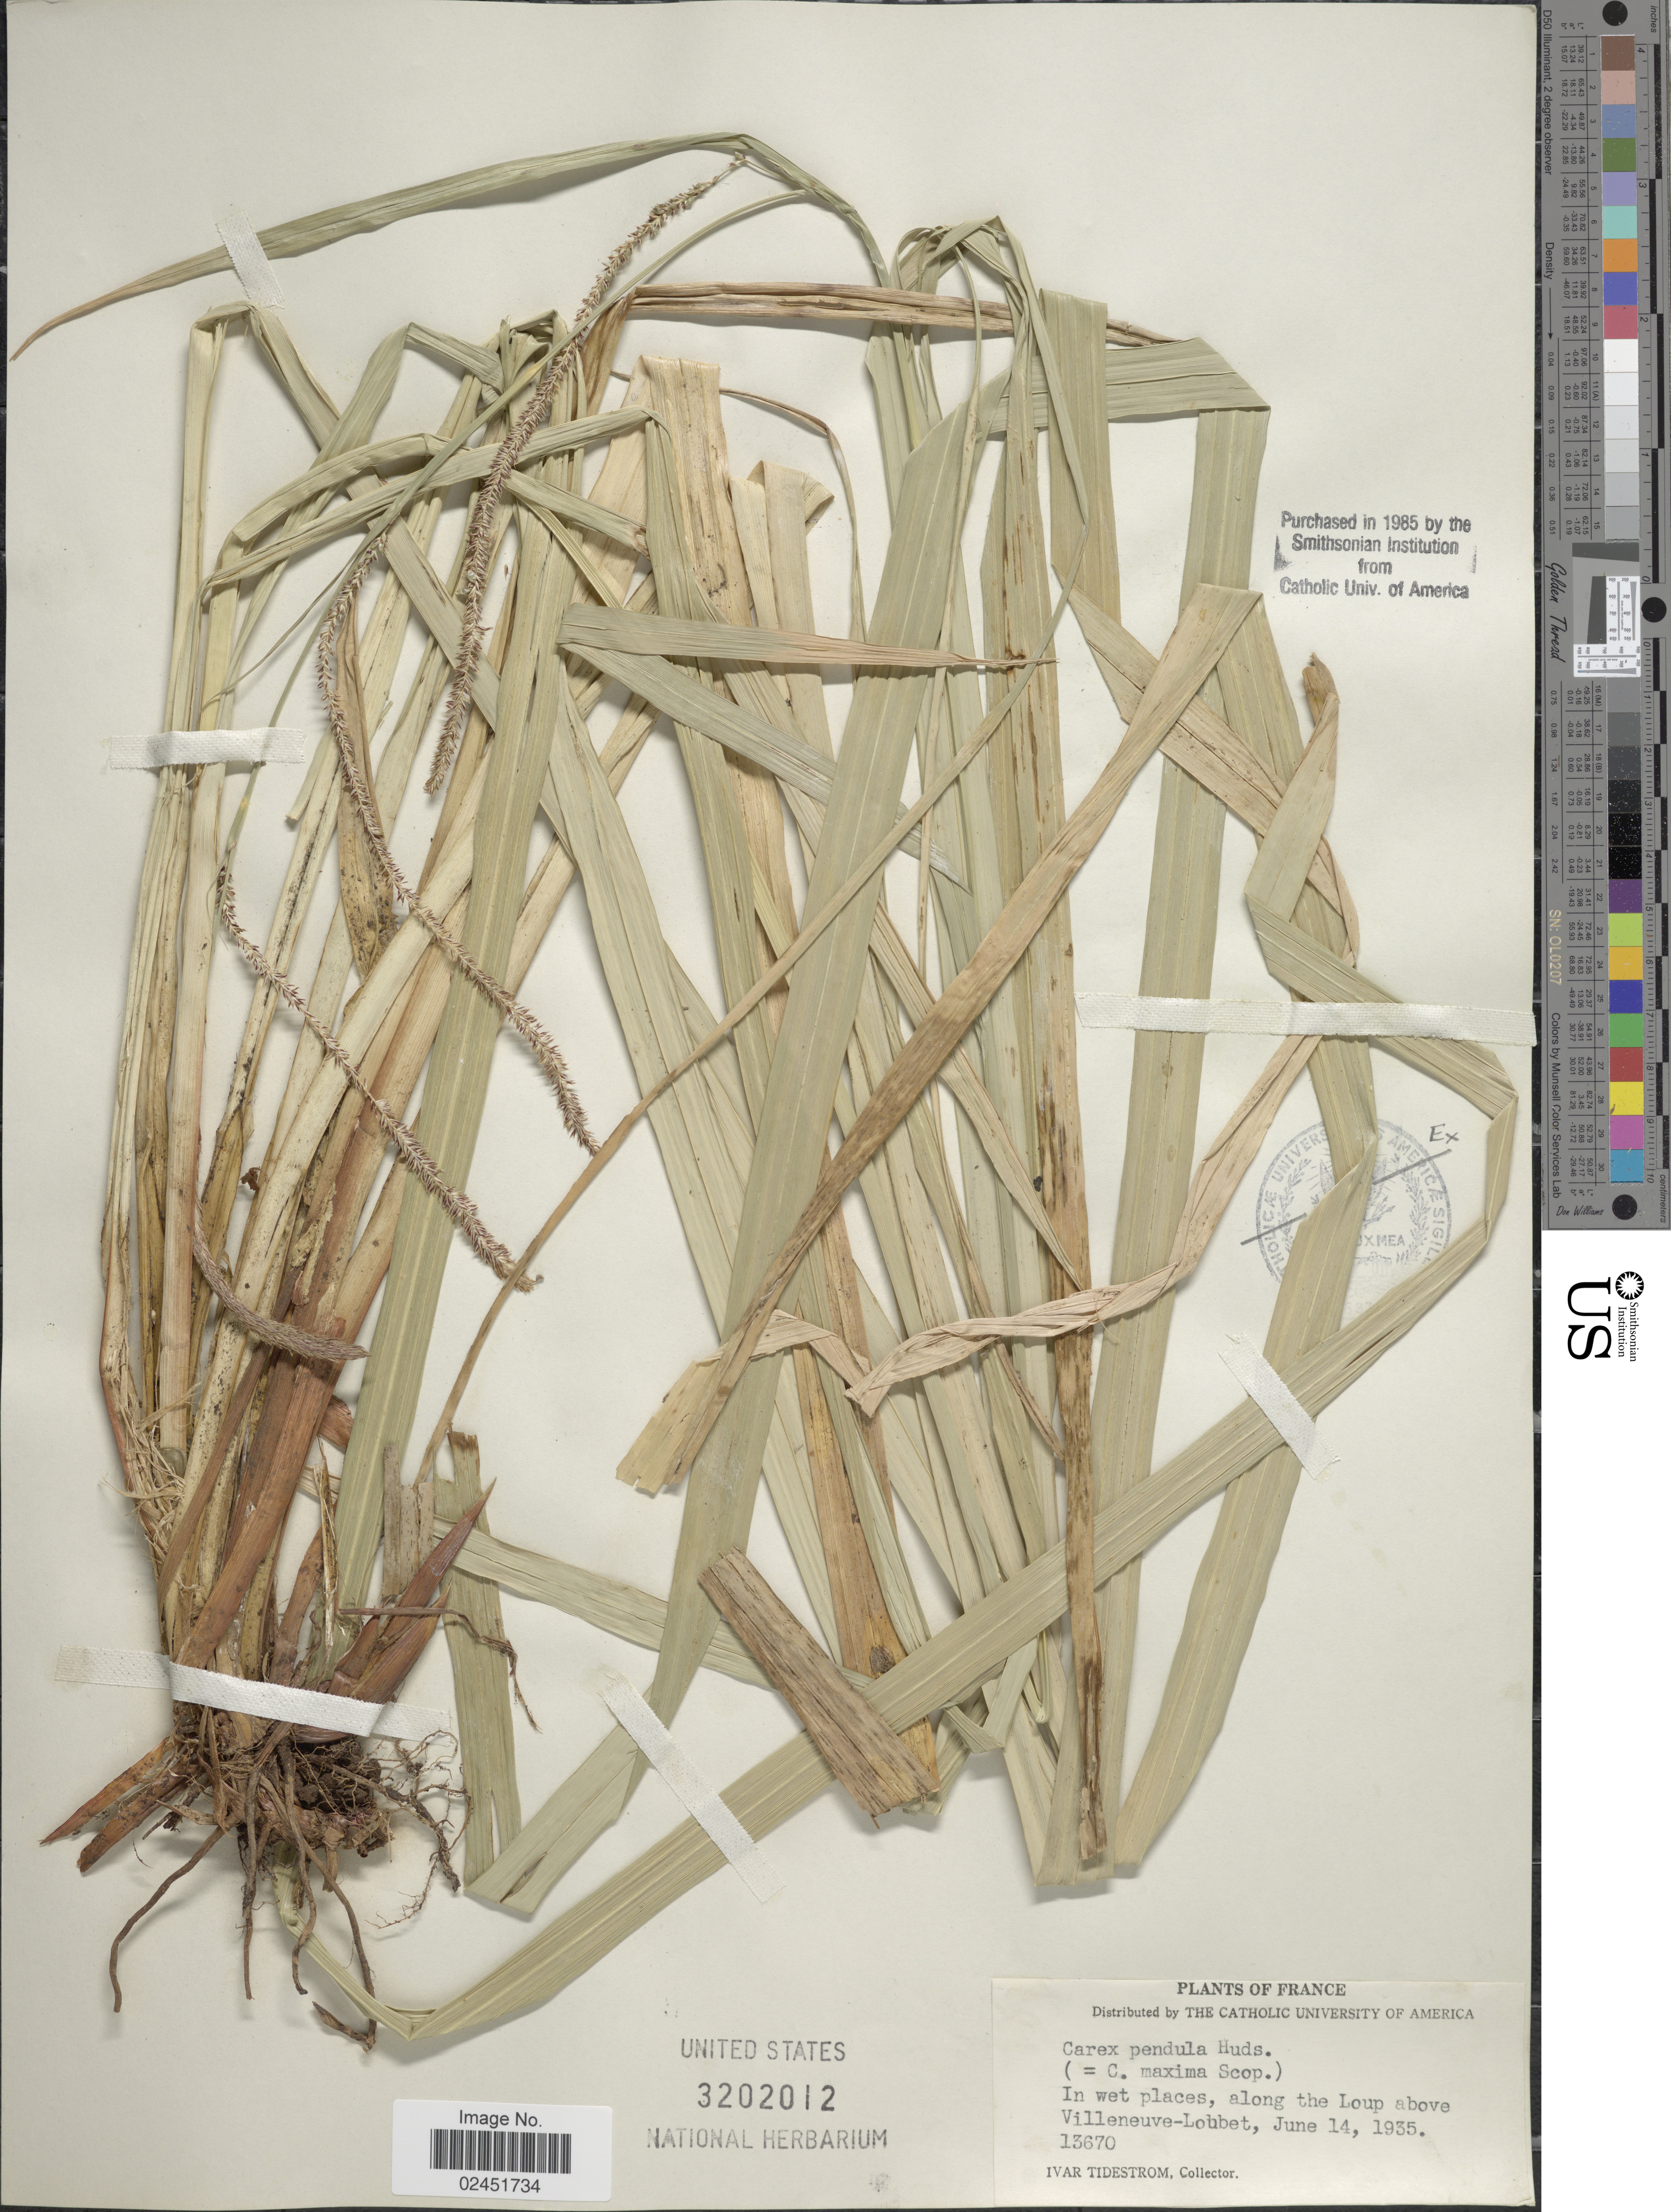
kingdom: Plantae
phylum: Tracheophyta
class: Liliopsida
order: Poales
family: Cyperaceae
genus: Carex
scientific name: Carex pendula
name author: Huds.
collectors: I. F. Tidestrom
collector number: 13670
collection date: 1935-06-14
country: France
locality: In wet places, along the Loup above Villeneuve-Loubet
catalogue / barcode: US 3202012